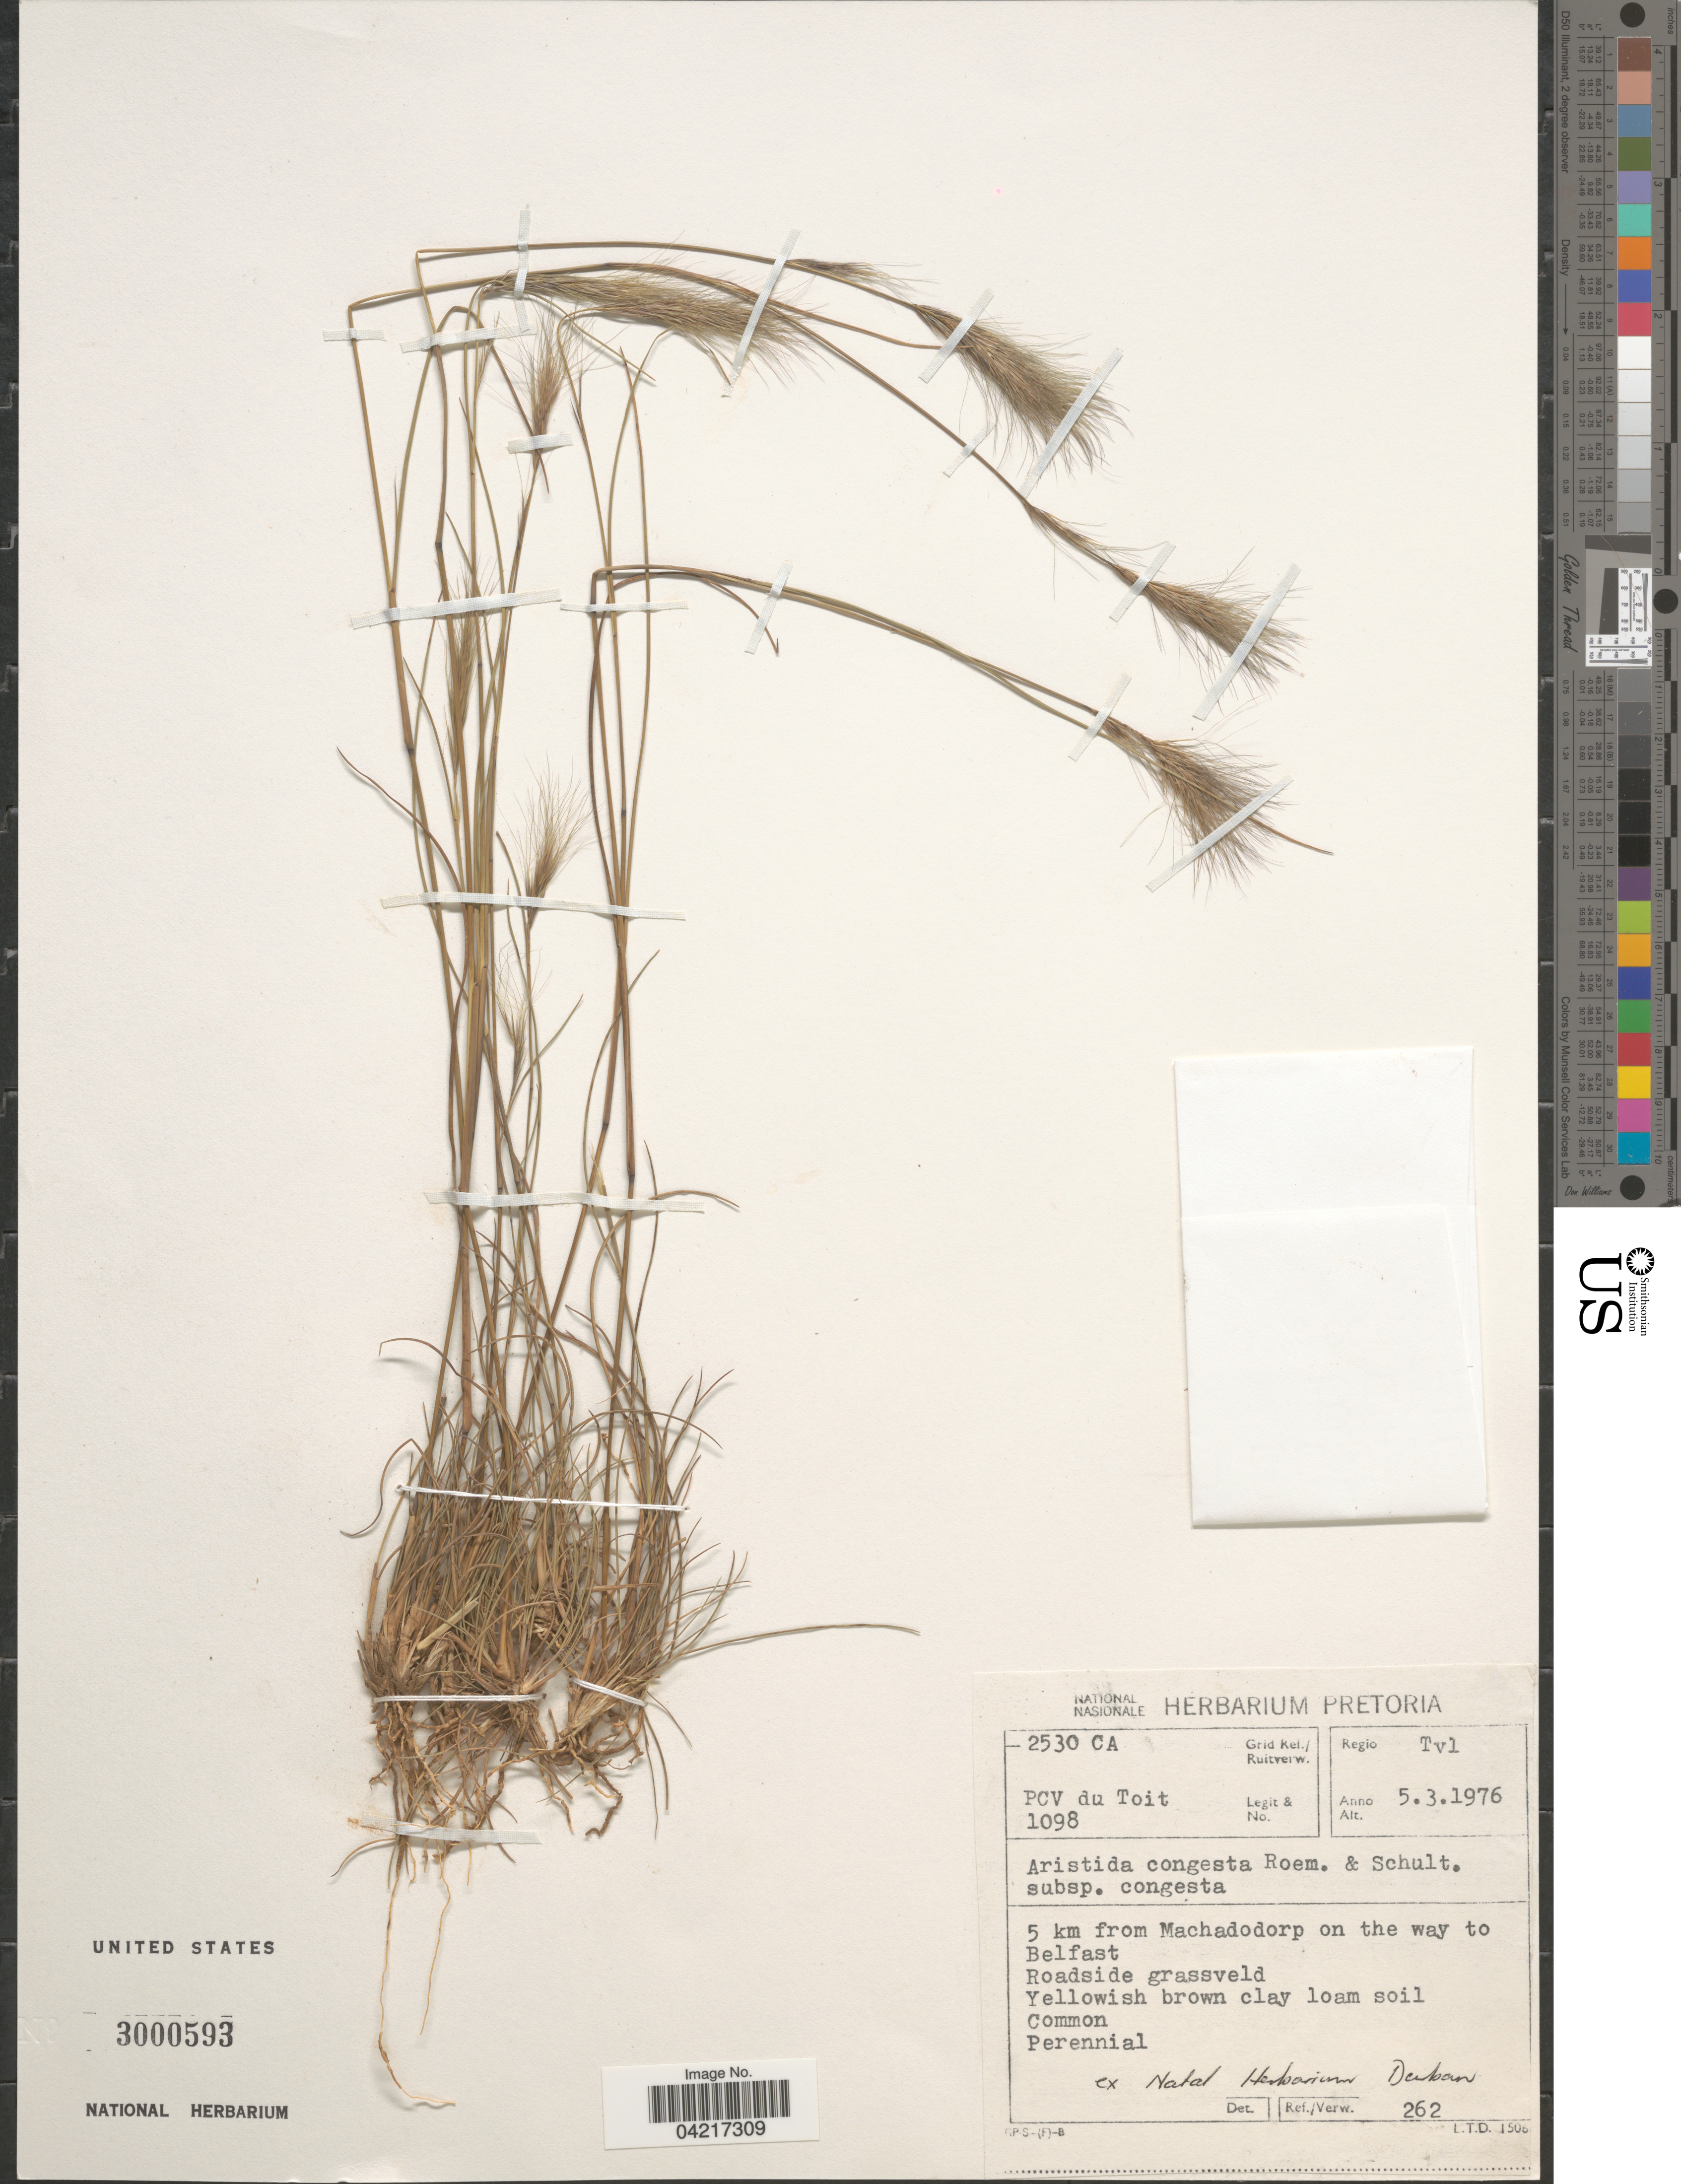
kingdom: Plantae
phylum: Tracheophyta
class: Liliopsida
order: Poales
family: Poaceae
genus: Aristida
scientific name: Aristida congesta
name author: Roem. & Schult.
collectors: P. Du Toit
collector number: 1098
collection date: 1976-03-05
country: South Africa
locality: Grid Ref./Ruitverw. 2530 CA. Regio Tvl. 5 km from Machadodorp on the way to Belfast. Roadside grassveld.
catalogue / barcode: US 3000593